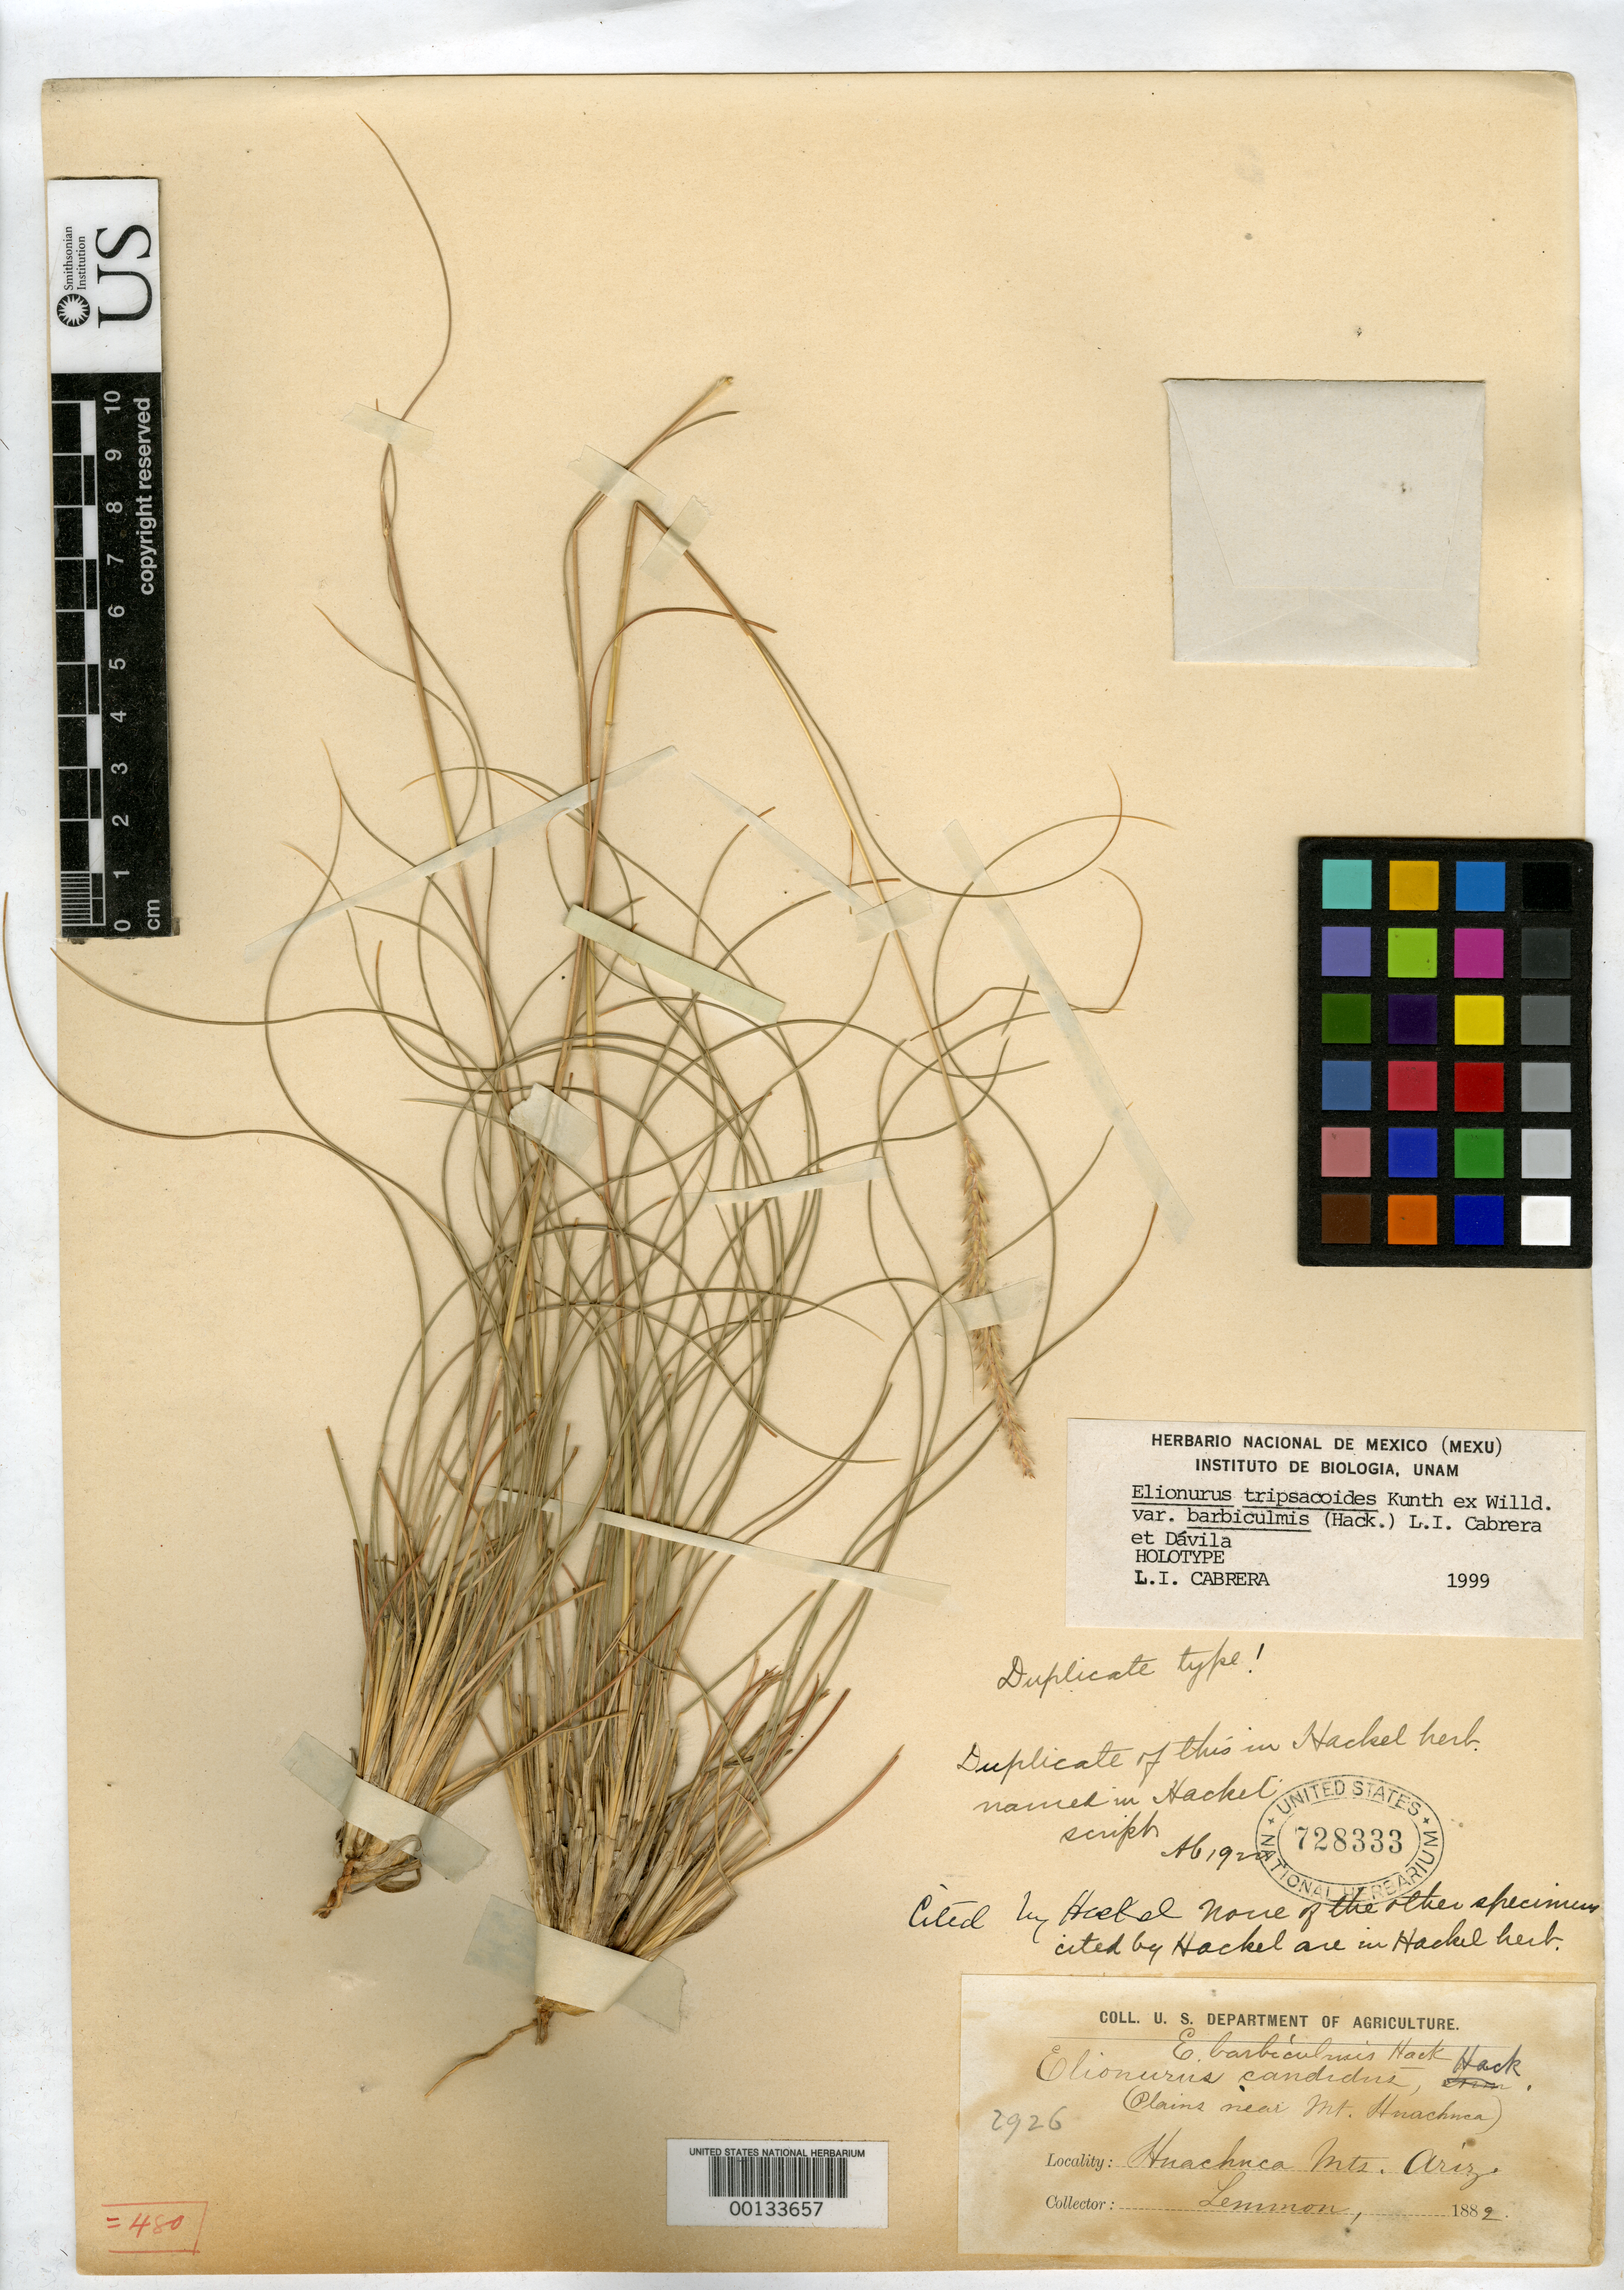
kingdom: Plantae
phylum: Tracheophyta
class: Liliopsida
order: Poales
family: Poaceae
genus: Elionurus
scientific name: Elionurus barbiculmis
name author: Hack. in A. DC.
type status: Syntype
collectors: J. G. Lemmon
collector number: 2926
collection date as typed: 1882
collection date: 1882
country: United States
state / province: Arizona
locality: Plains near Mt. Huacuca.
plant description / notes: Annotated as "holotype" by L.I. Cabrera (1999) but one of several collections cited in protologue.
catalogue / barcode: US 728333